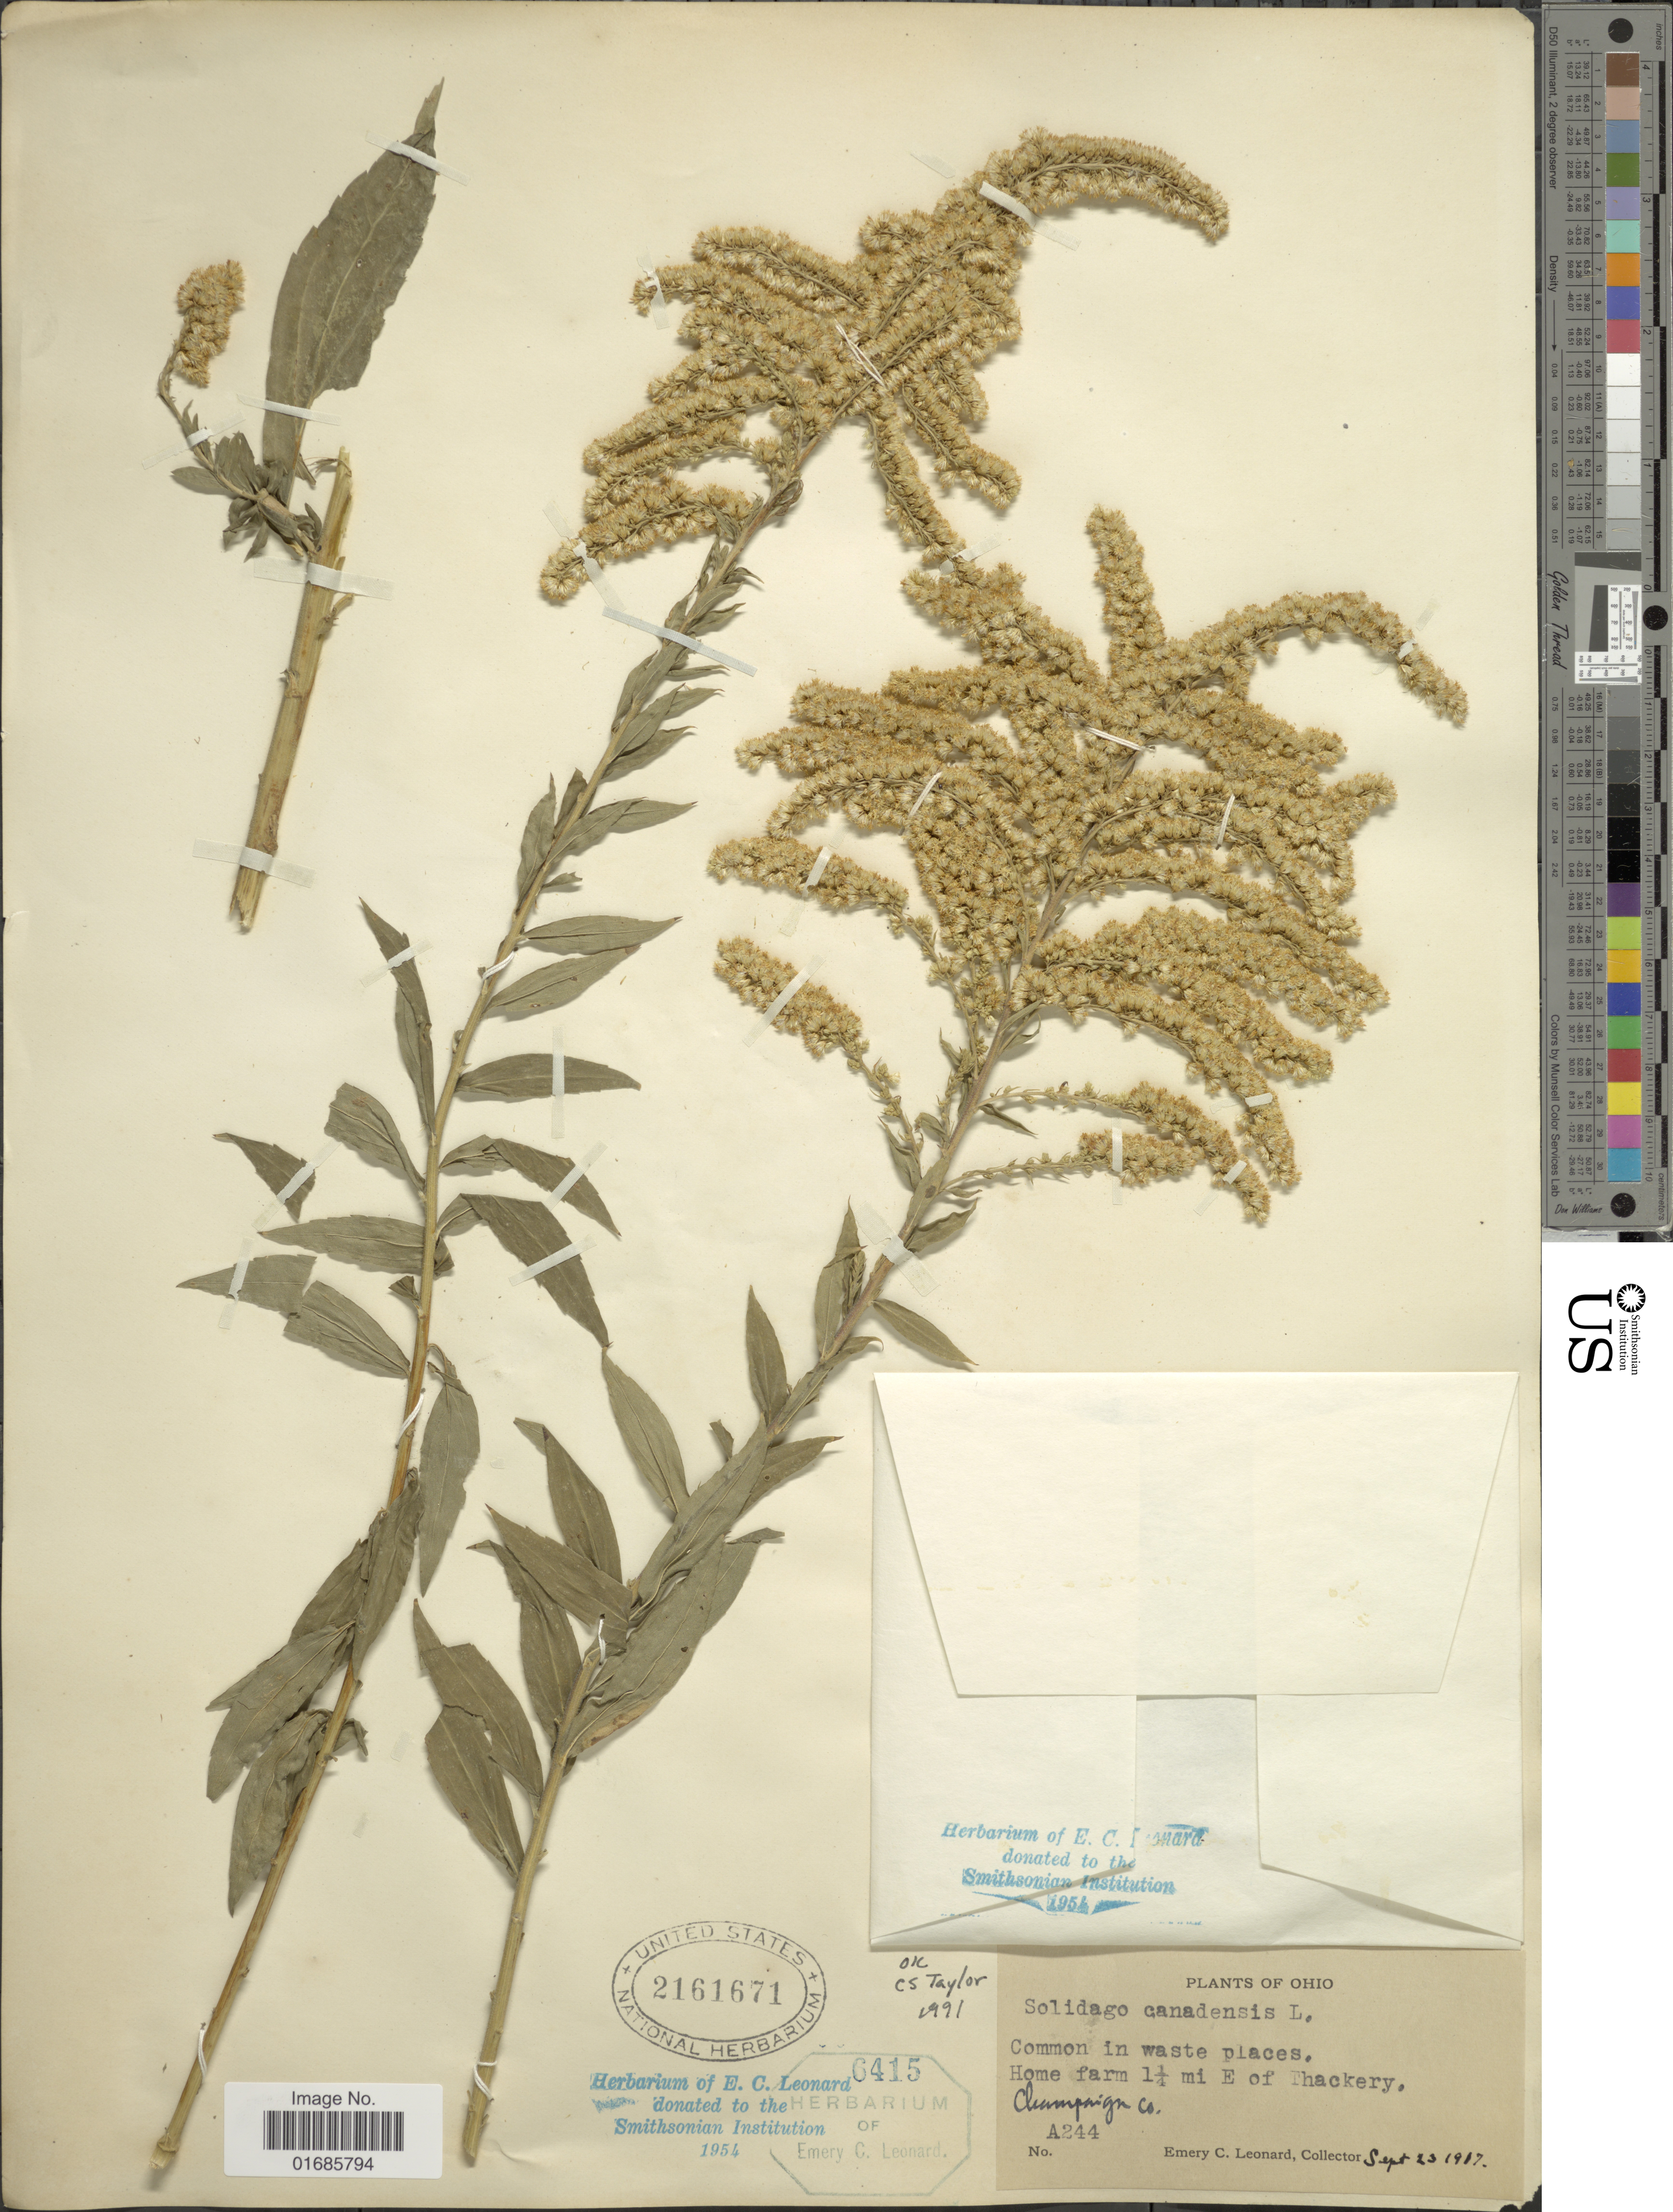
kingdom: Plantae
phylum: Tracheophyta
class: Magnoliopsida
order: Asterales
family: Asteraceae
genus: Solidago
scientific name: Solidago canadensis var. scabra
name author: (Muhl. ex Willd.) Torr. & A. Gray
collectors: E. C. Leonard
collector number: A244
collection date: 1907-09-23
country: United States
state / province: Ohio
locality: Home farm 1 1/4 mi E of Thackery, Champaign Co.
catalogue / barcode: US 2161671